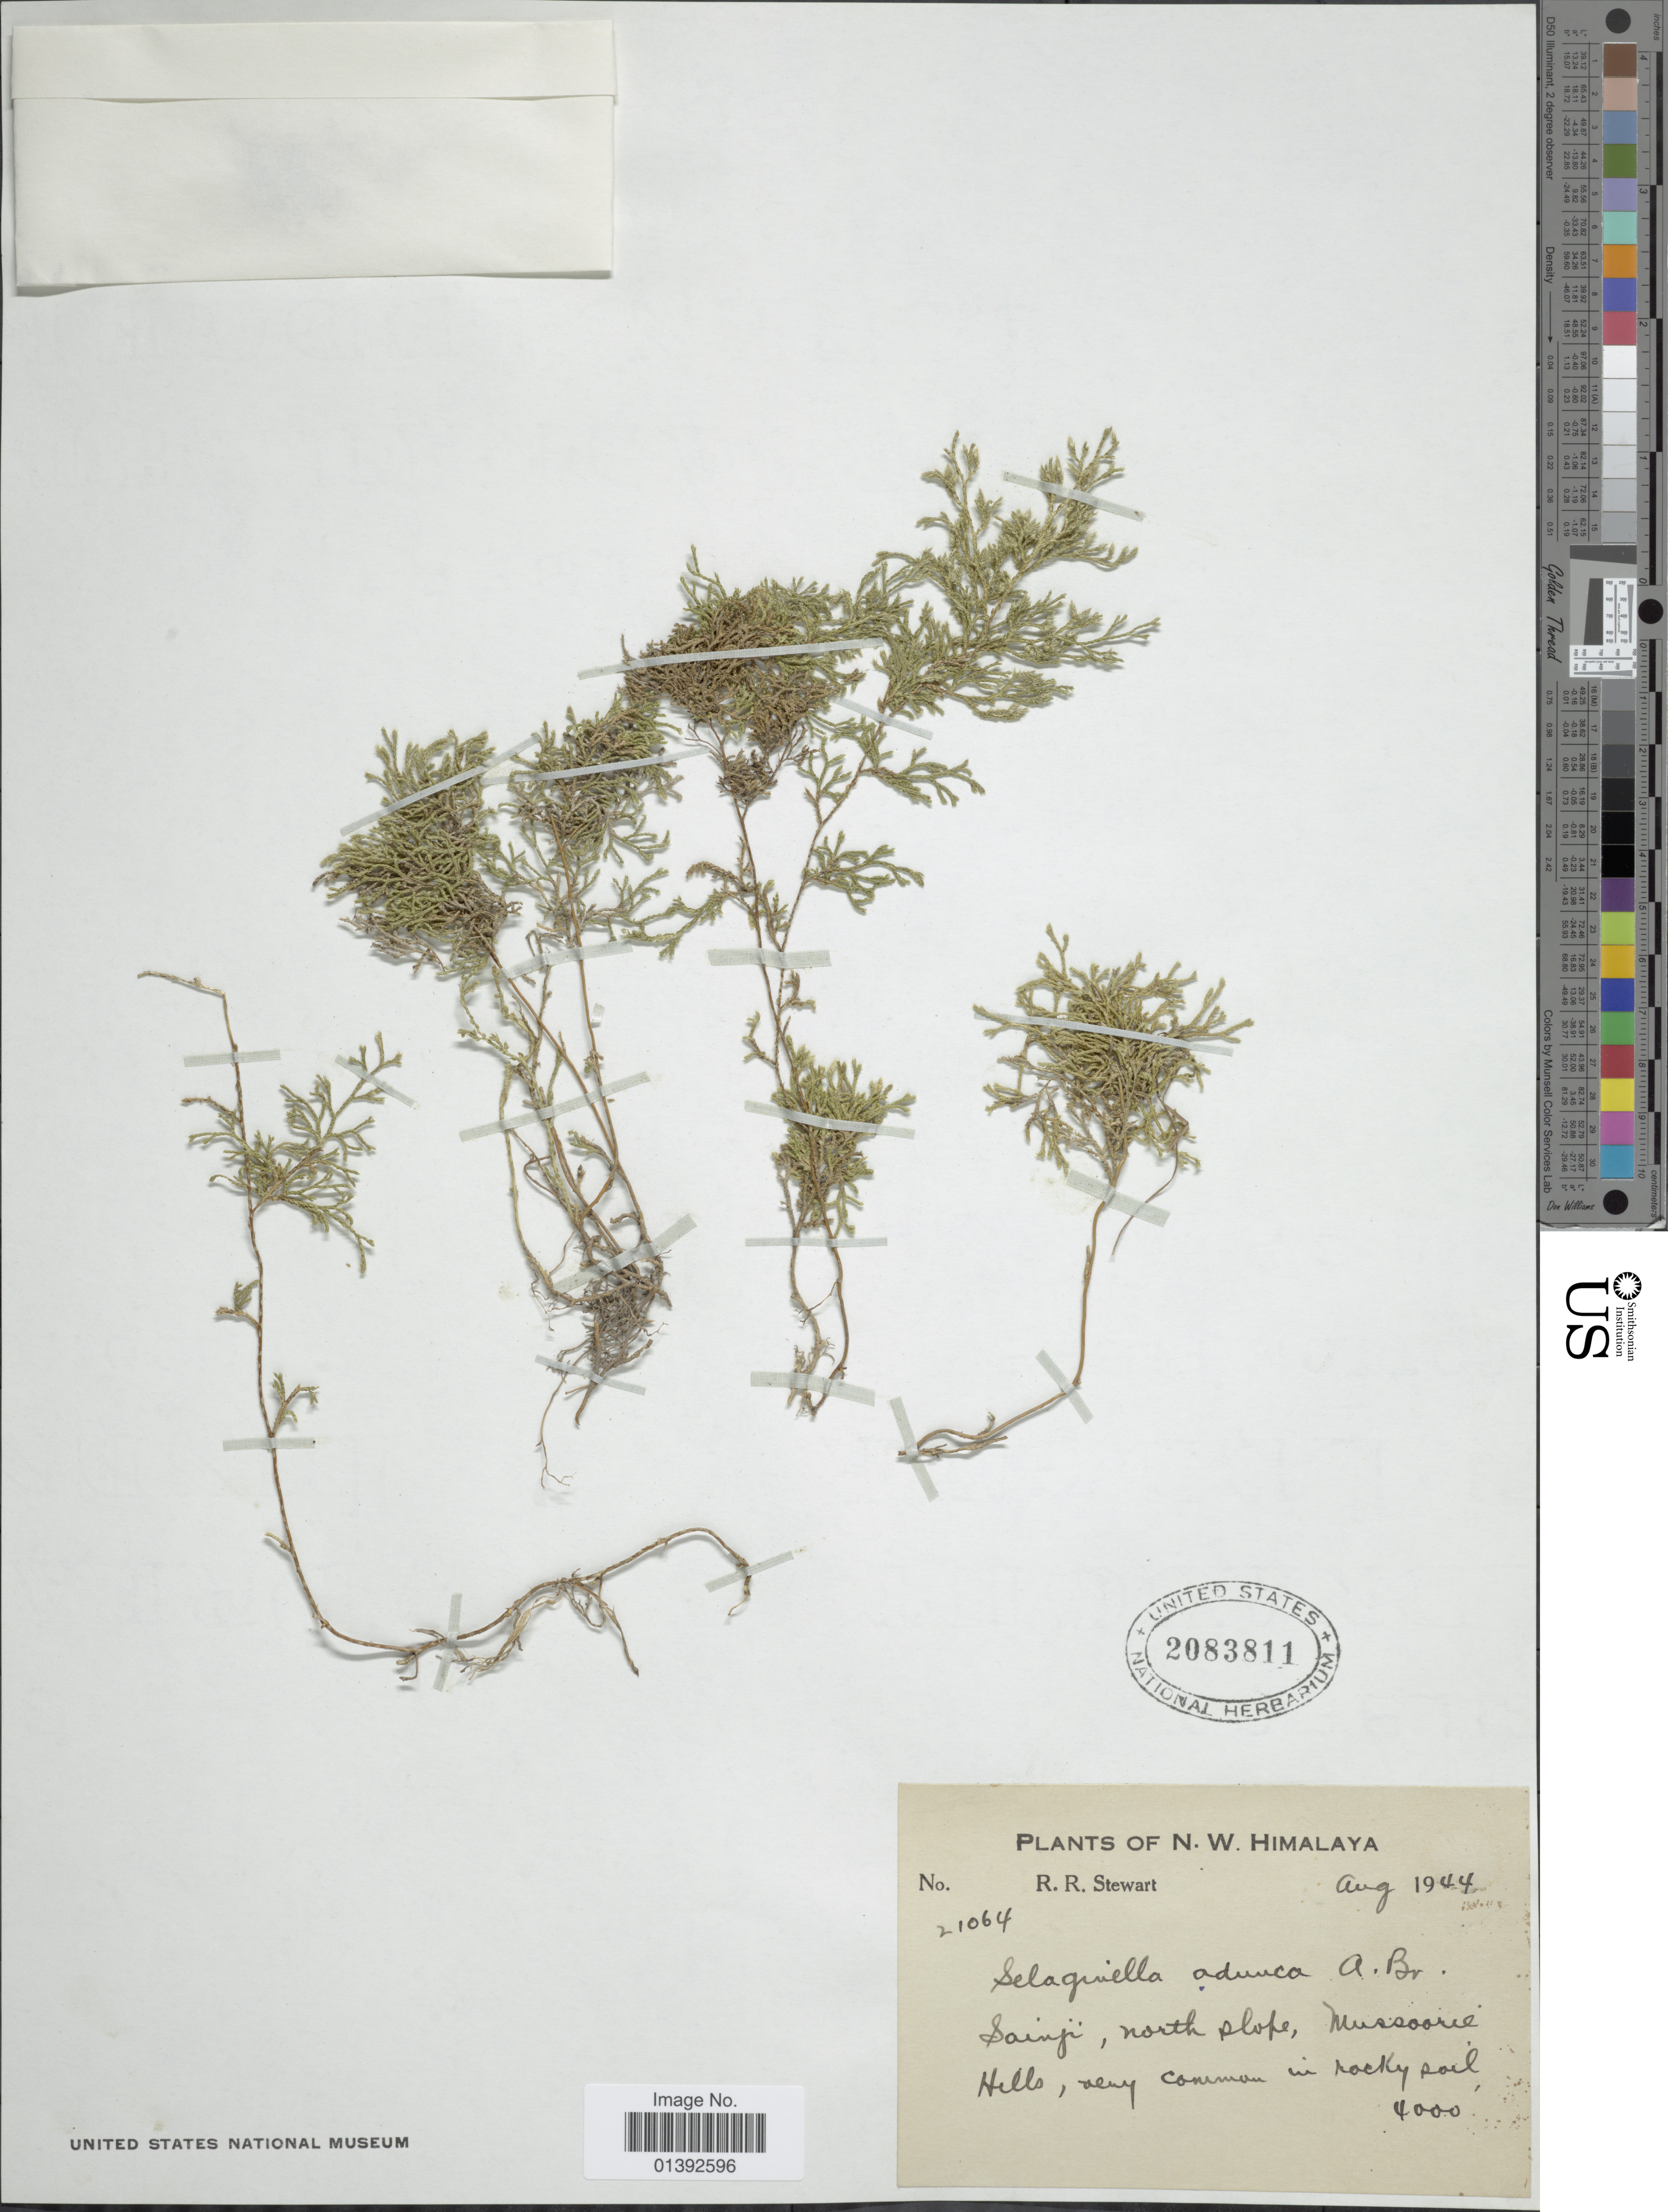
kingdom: Plantae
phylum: Tracheophyta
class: Lycopodiopsida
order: Selaginellales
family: Selaginellaceae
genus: Selaginella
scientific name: Selaginella adunca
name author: A. Braun ex Hieron.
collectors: R. R. Stewart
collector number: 21064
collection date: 1944-08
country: India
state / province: Uttarakhand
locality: N.W. Himalaya, Sainji, north slope, Mussoorie Hills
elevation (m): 1219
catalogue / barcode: US 2083811